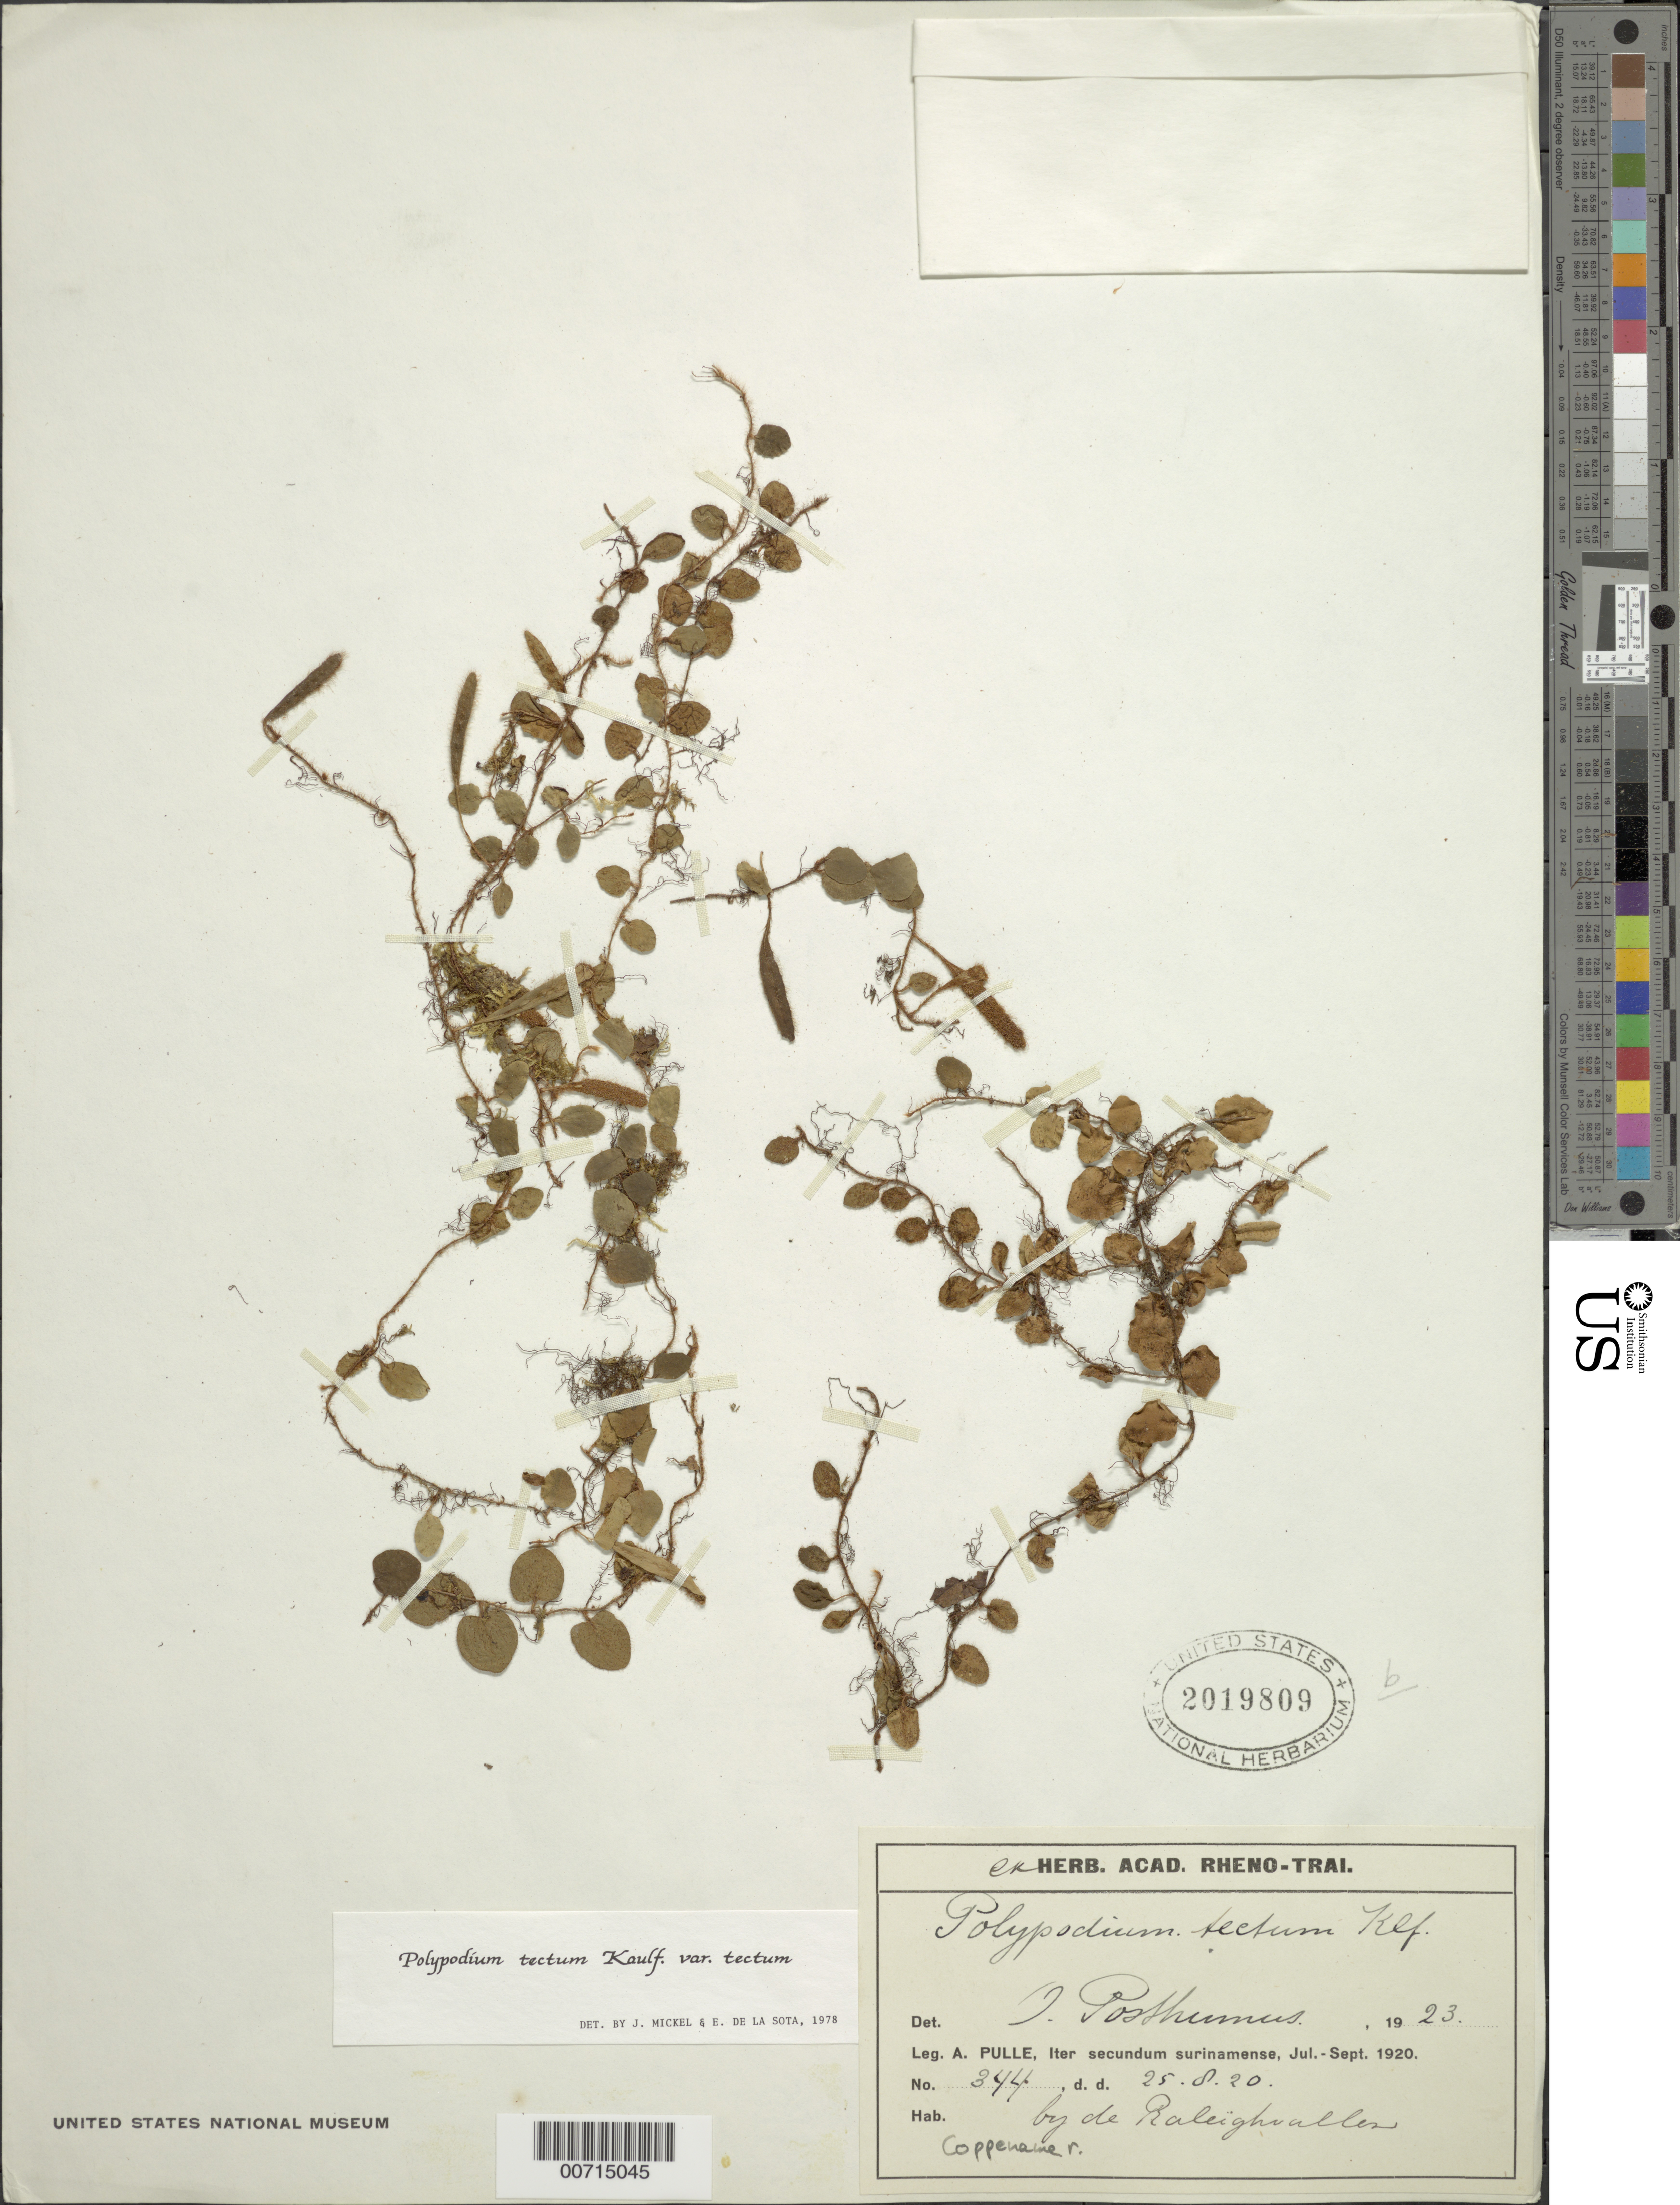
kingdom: Plantae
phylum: Tracheophyta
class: Polypodiopsida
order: Polypodiales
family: Polypodiaceae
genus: Microgramma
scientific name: Microgramma tecta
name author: (Kaulf.) Alston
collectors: A. A. Pulle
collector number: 344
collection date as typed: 25-Aug-20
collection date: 1920-08-25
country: Suriname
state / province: Saramacca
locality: Coppename R., near Raleigh Falls, Voltzberg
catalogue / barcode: US 2019809